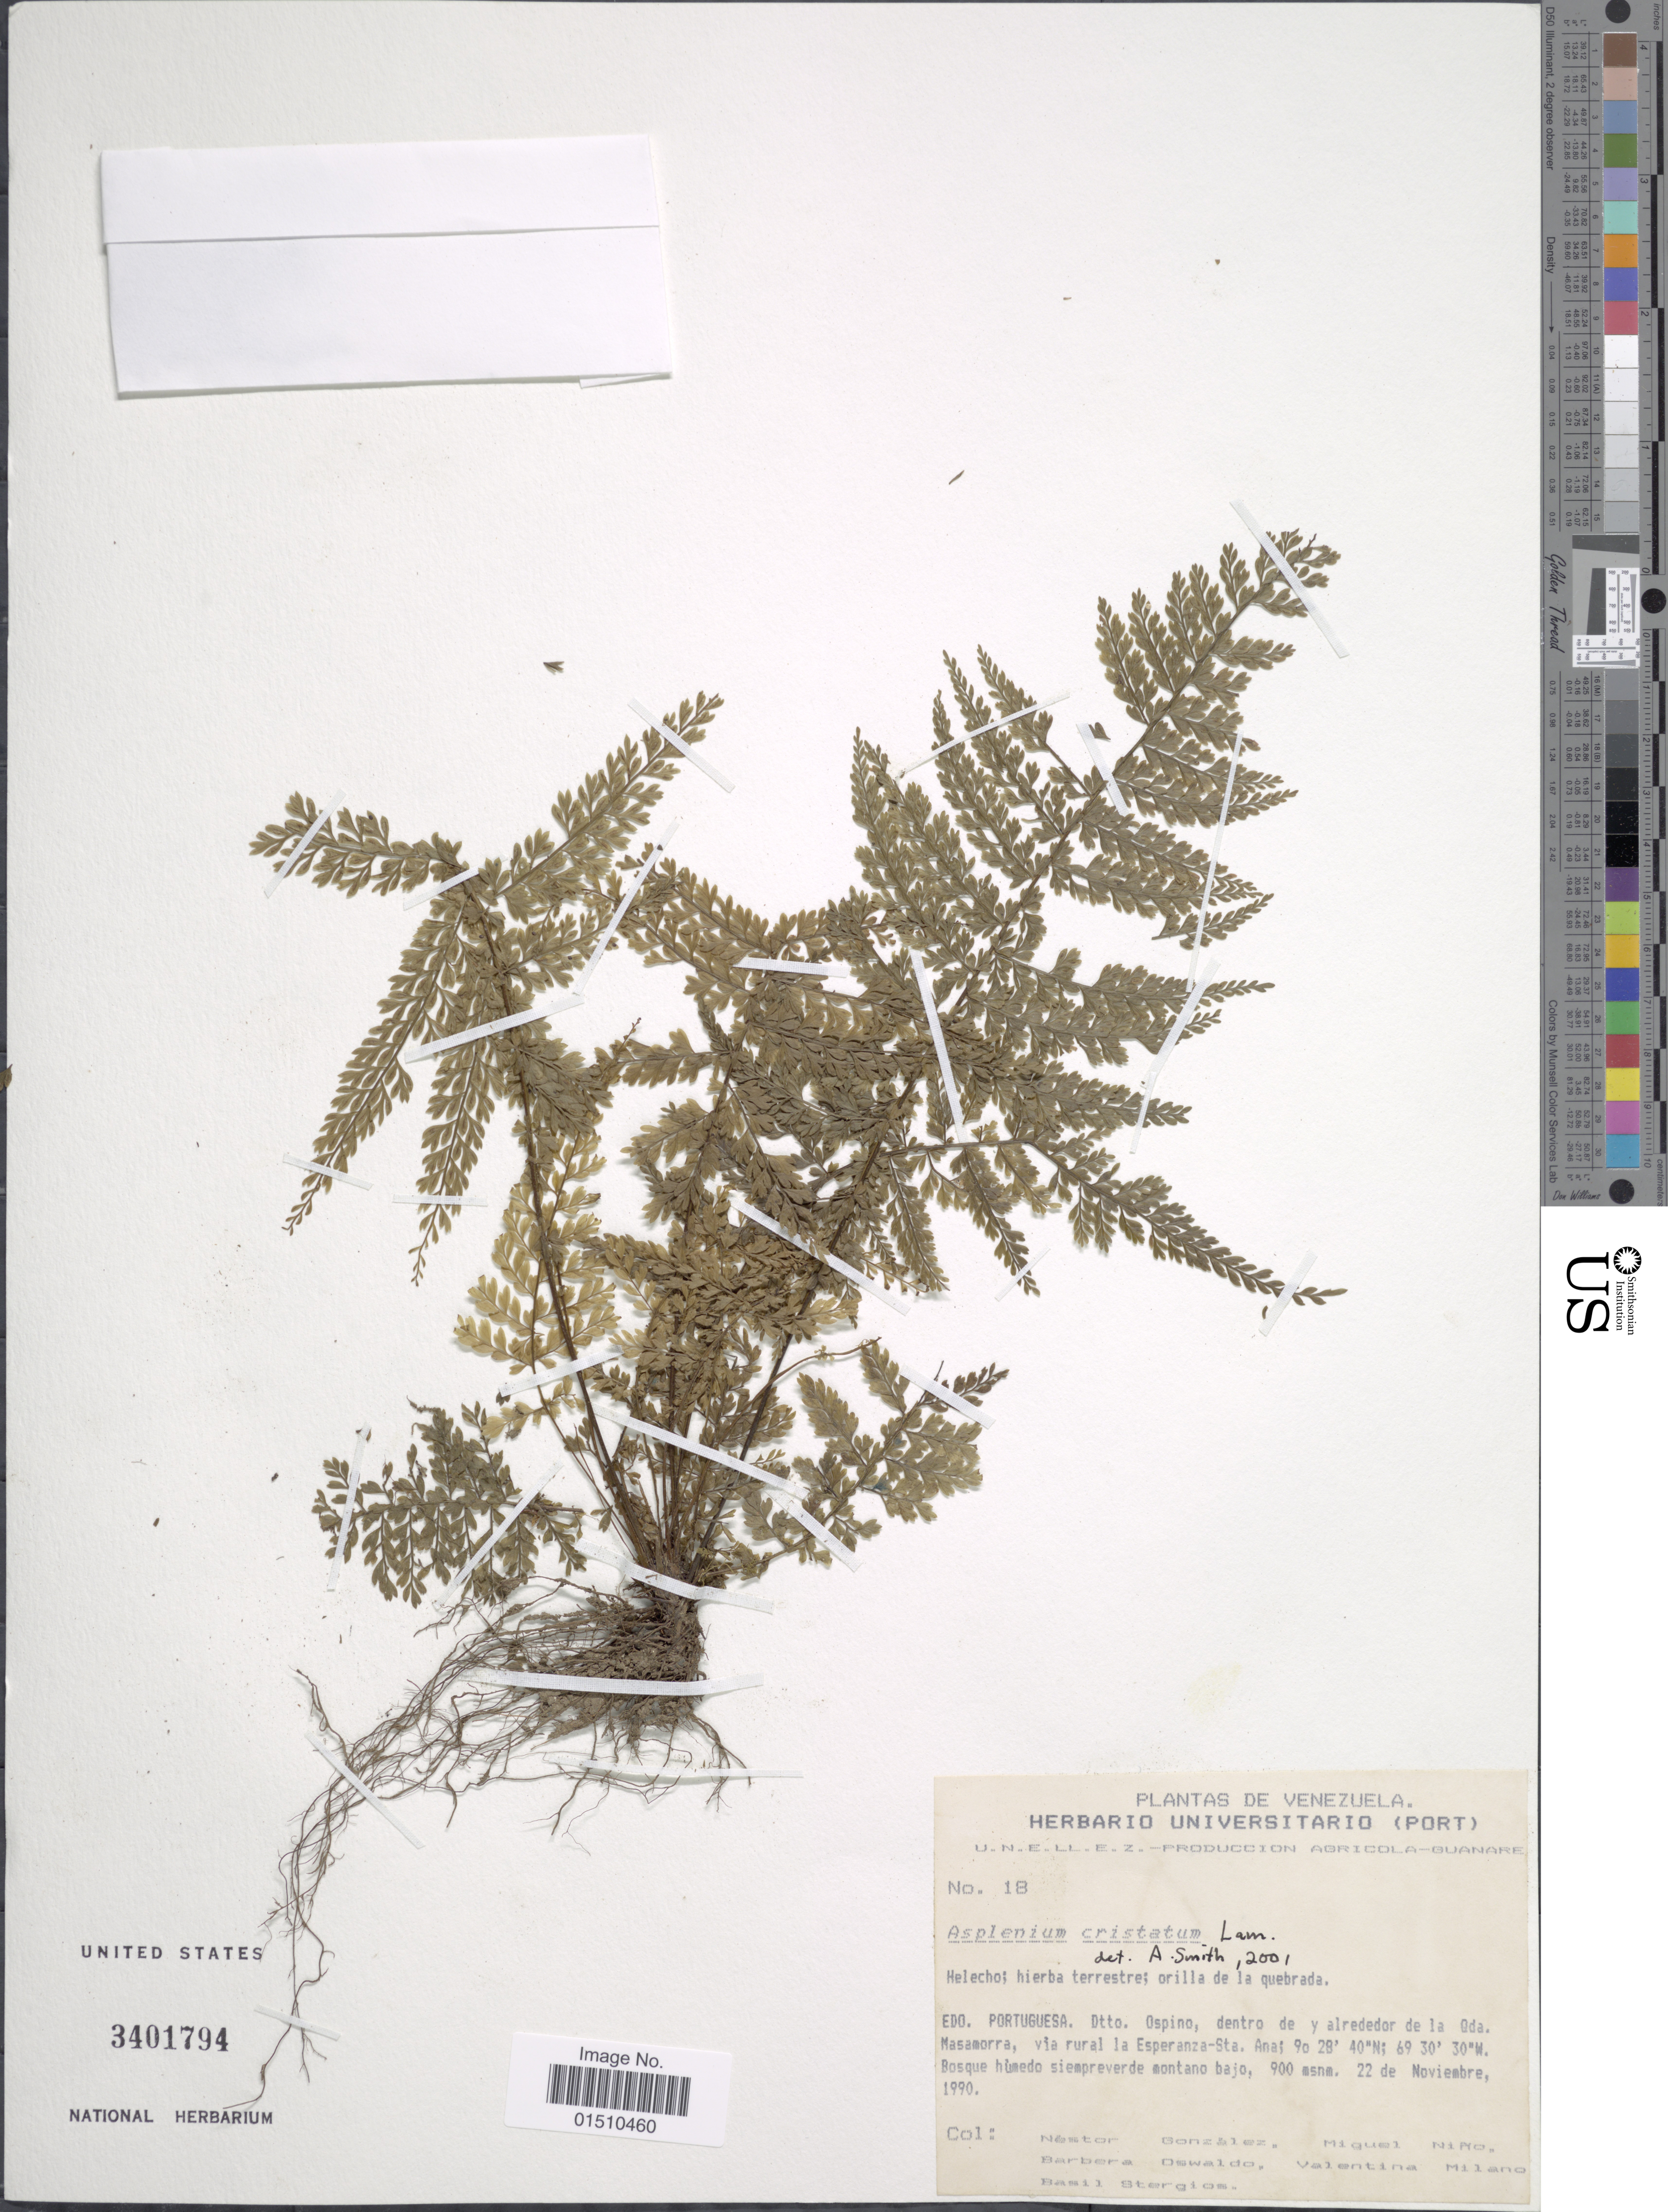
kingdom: Plantae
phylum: Tracheophyta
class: Polypodiopsida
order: Polypodiales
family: Aspleniaceae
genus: Asplenium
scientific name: Asplenium cristatum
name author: Lam.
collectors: N. Gonzalez, S. M. Niño, B. Oswaldo, V. Milano & B. G. Stergios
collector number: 18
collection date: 1990-11-22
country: Venezuela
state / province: Portuguesa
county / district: Ospino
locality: Qda. Masamorra, via rural Esperanza-Sta. Ana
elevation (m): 900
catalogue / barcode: US 3401794